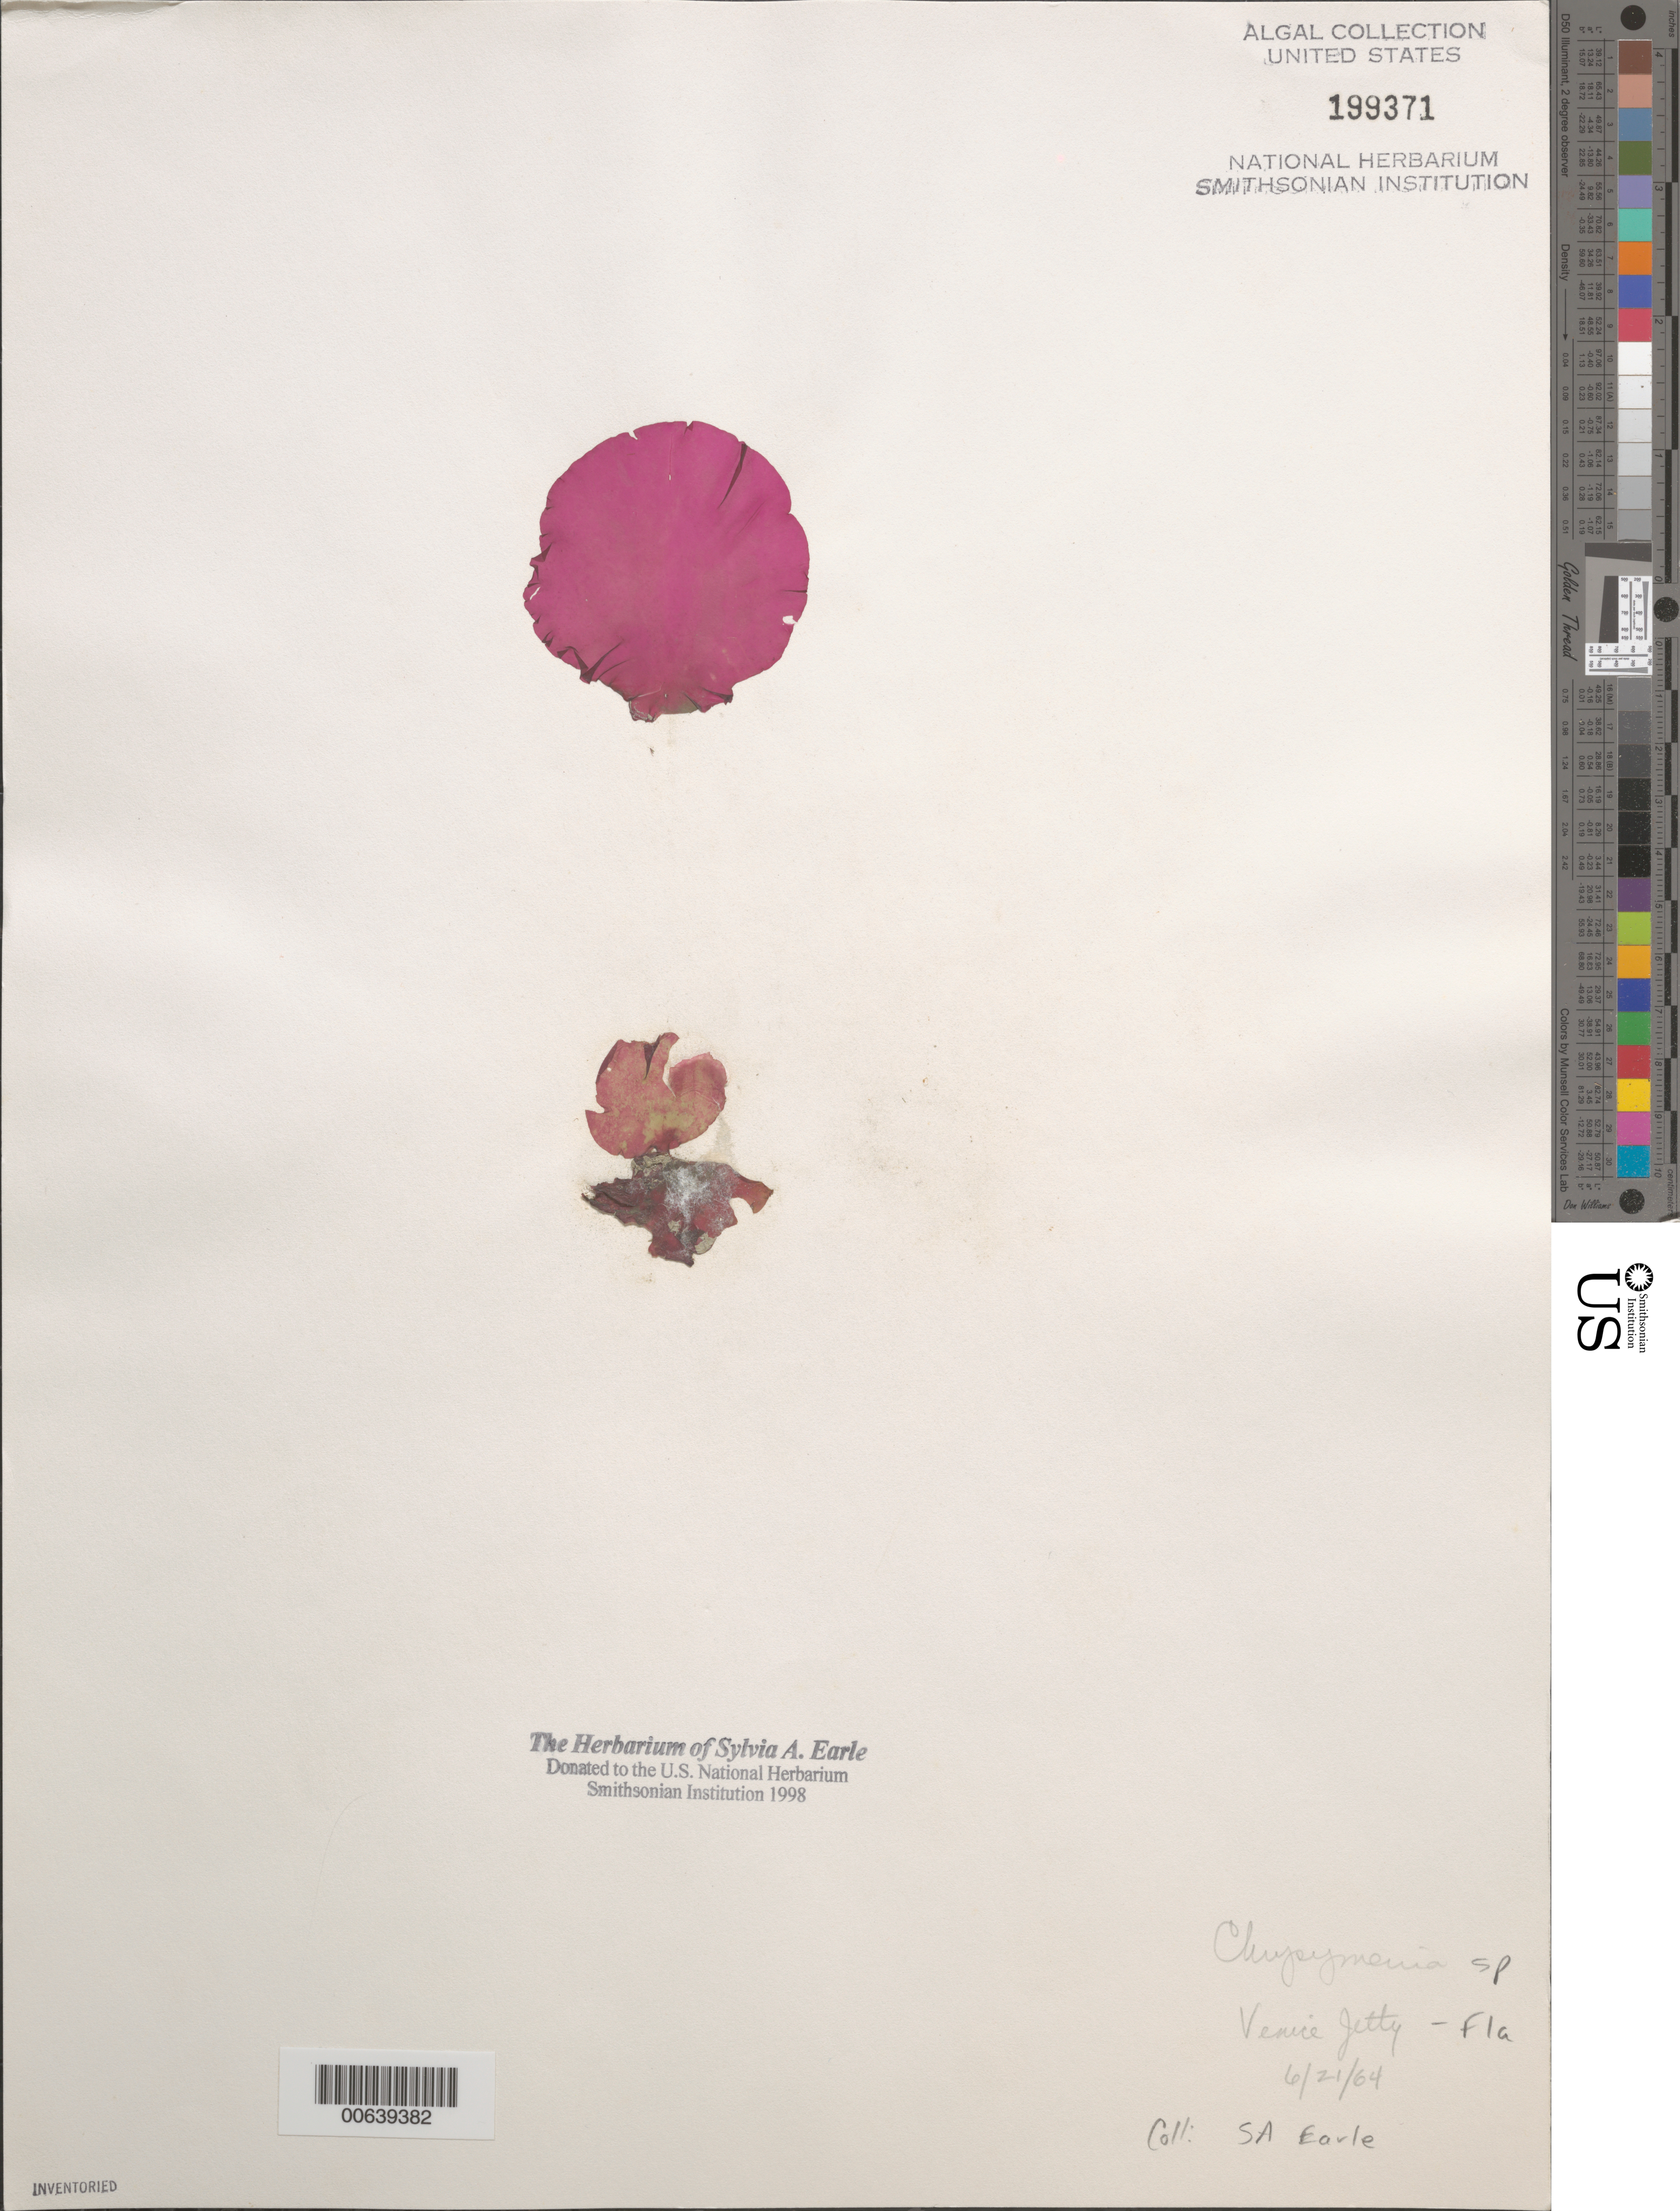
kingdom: Plantae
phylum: Rhodophyta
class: Florideophyceae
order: Rhodymeniales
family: Rhodymeniaceae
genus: Chrysymenia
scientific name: Chrysymenia sp.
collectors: S. A. Earle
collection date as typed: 21 Jun 1964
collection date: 1964-06-21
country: United States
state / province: Florida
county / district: Sarasota County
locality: Venice jetty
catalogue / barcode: US 199371